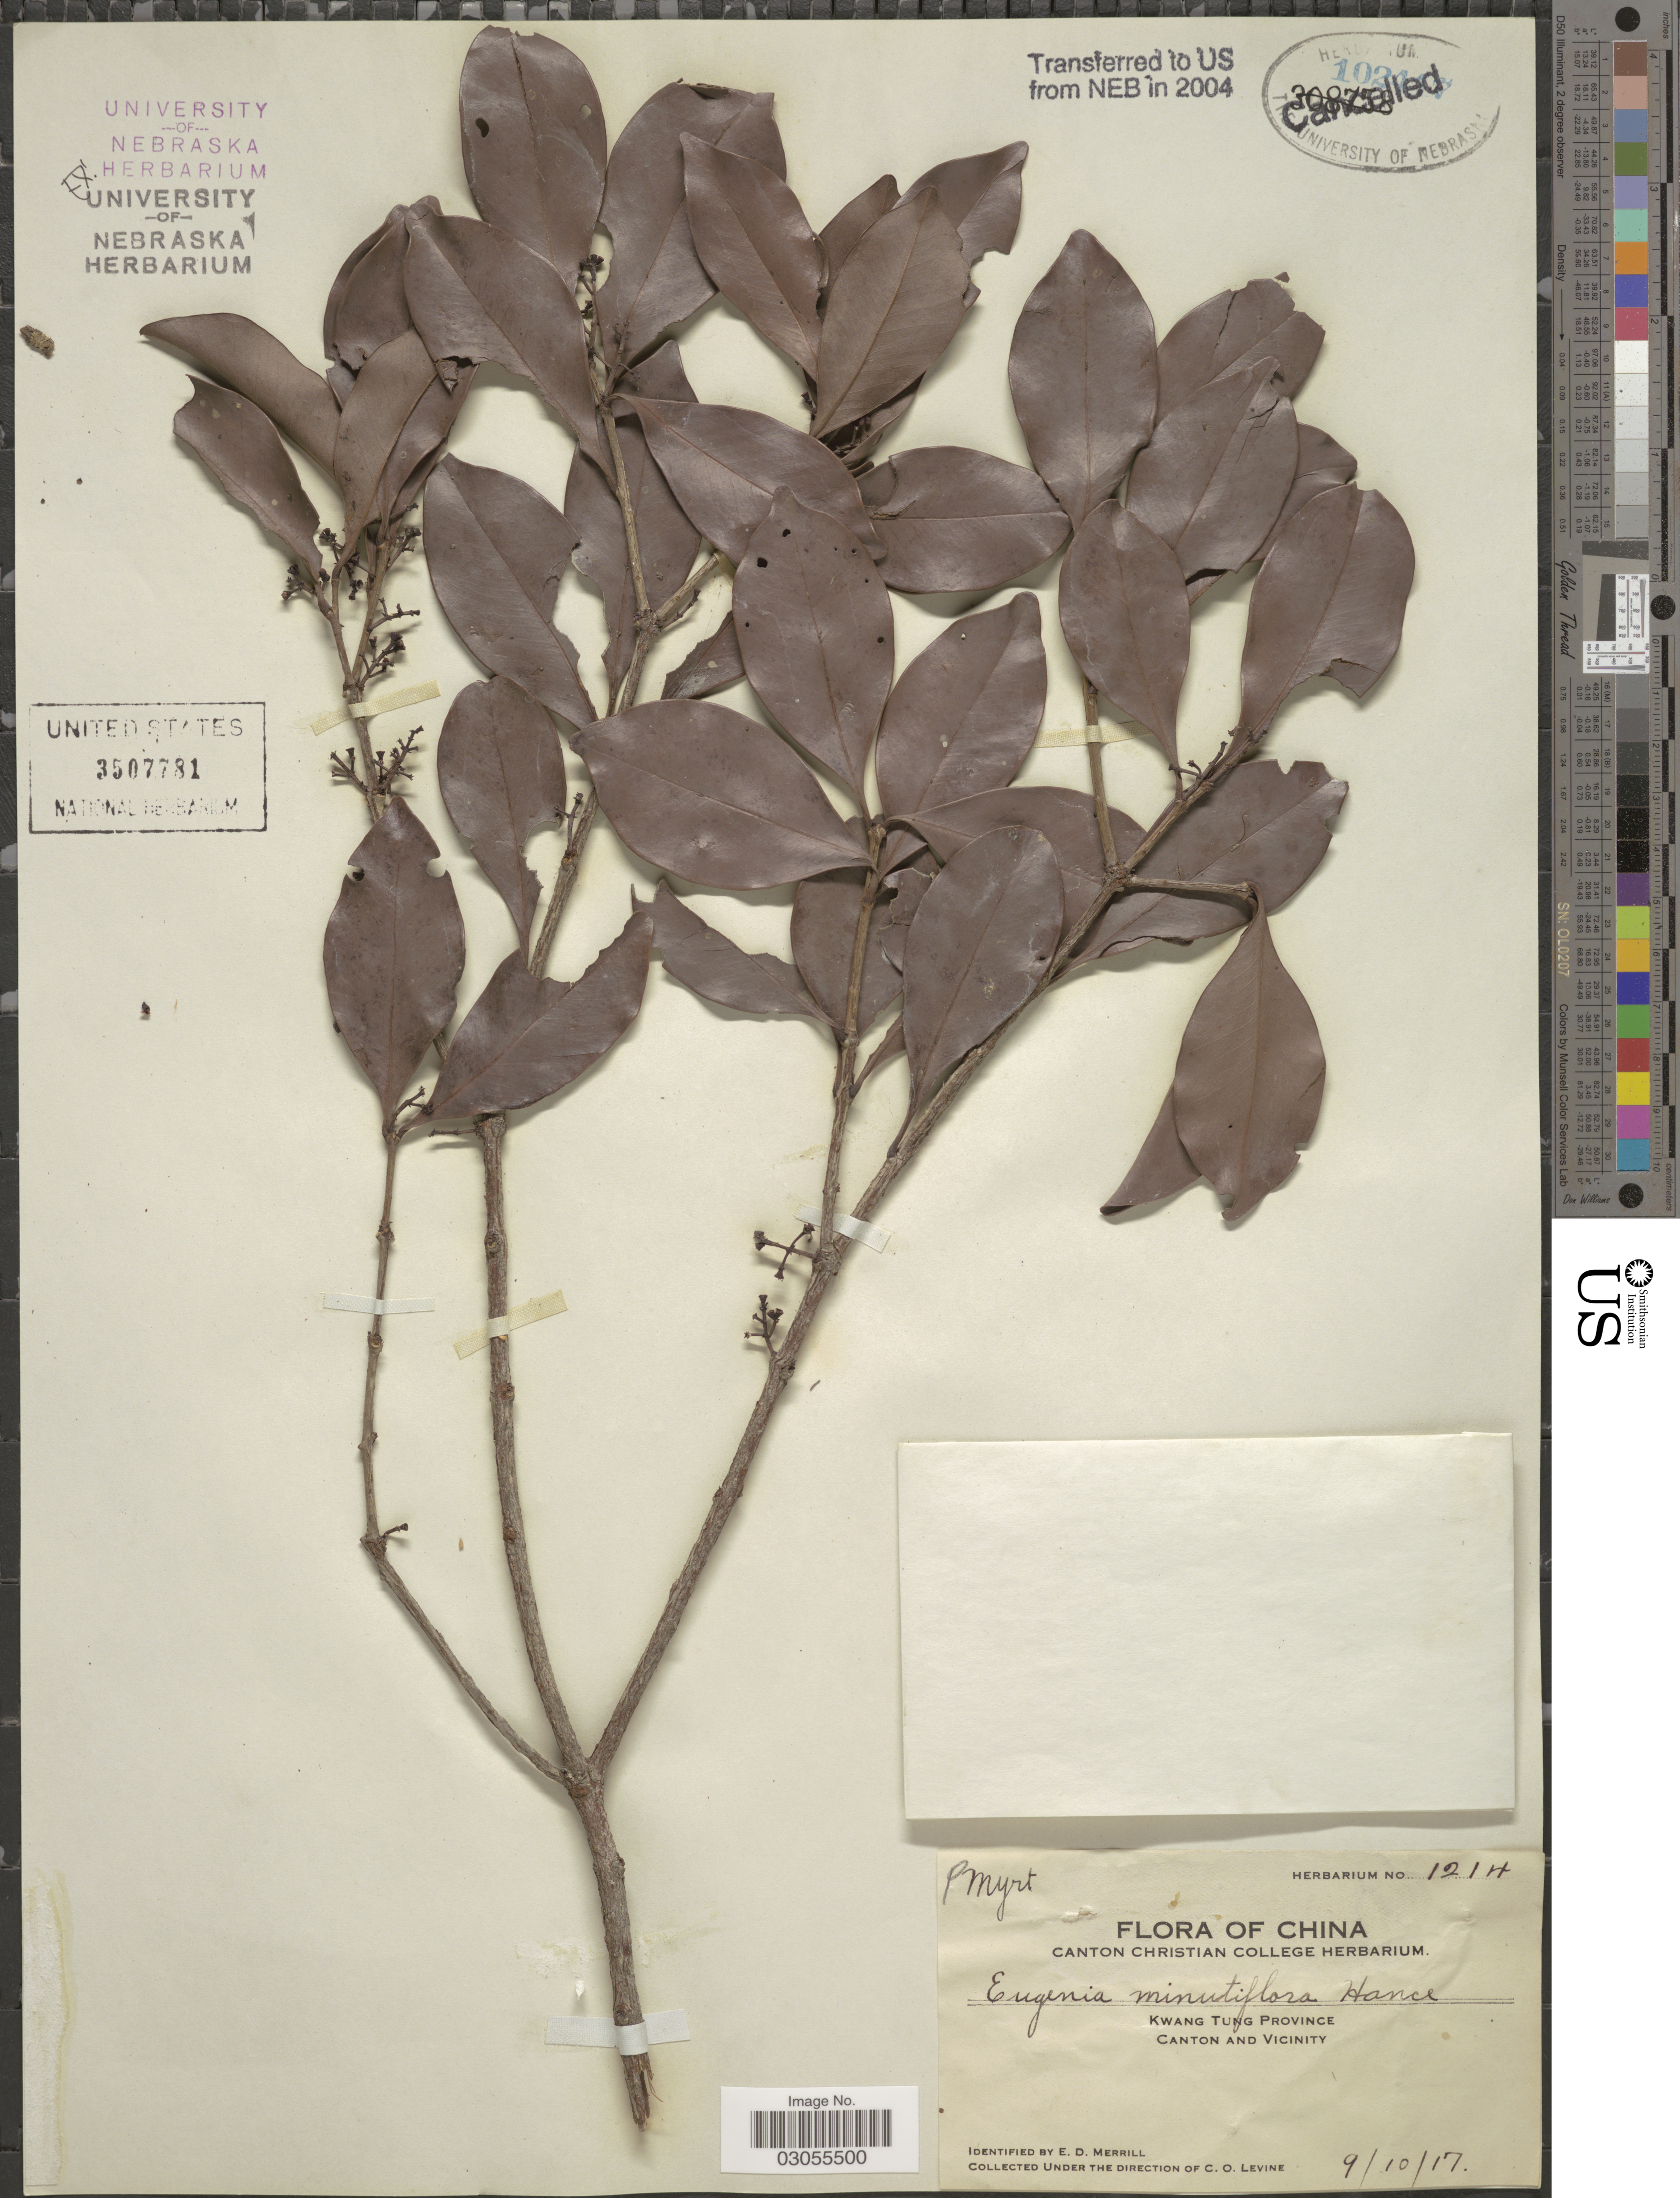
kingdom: Plantae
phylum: Tracheophyta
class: Magnoliopsida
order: Myrtales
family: Myrtaceae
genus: Syzygium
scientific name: Syzygium hancei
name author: Merr. & L.M. Perry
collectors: C. O. Levine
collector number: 1214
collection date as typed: Transcribed d/m/y: 9/10/17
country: China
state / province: Guangdong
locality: Kwang Tung Province. Canton and Vicinity.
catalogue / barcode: US 3507781